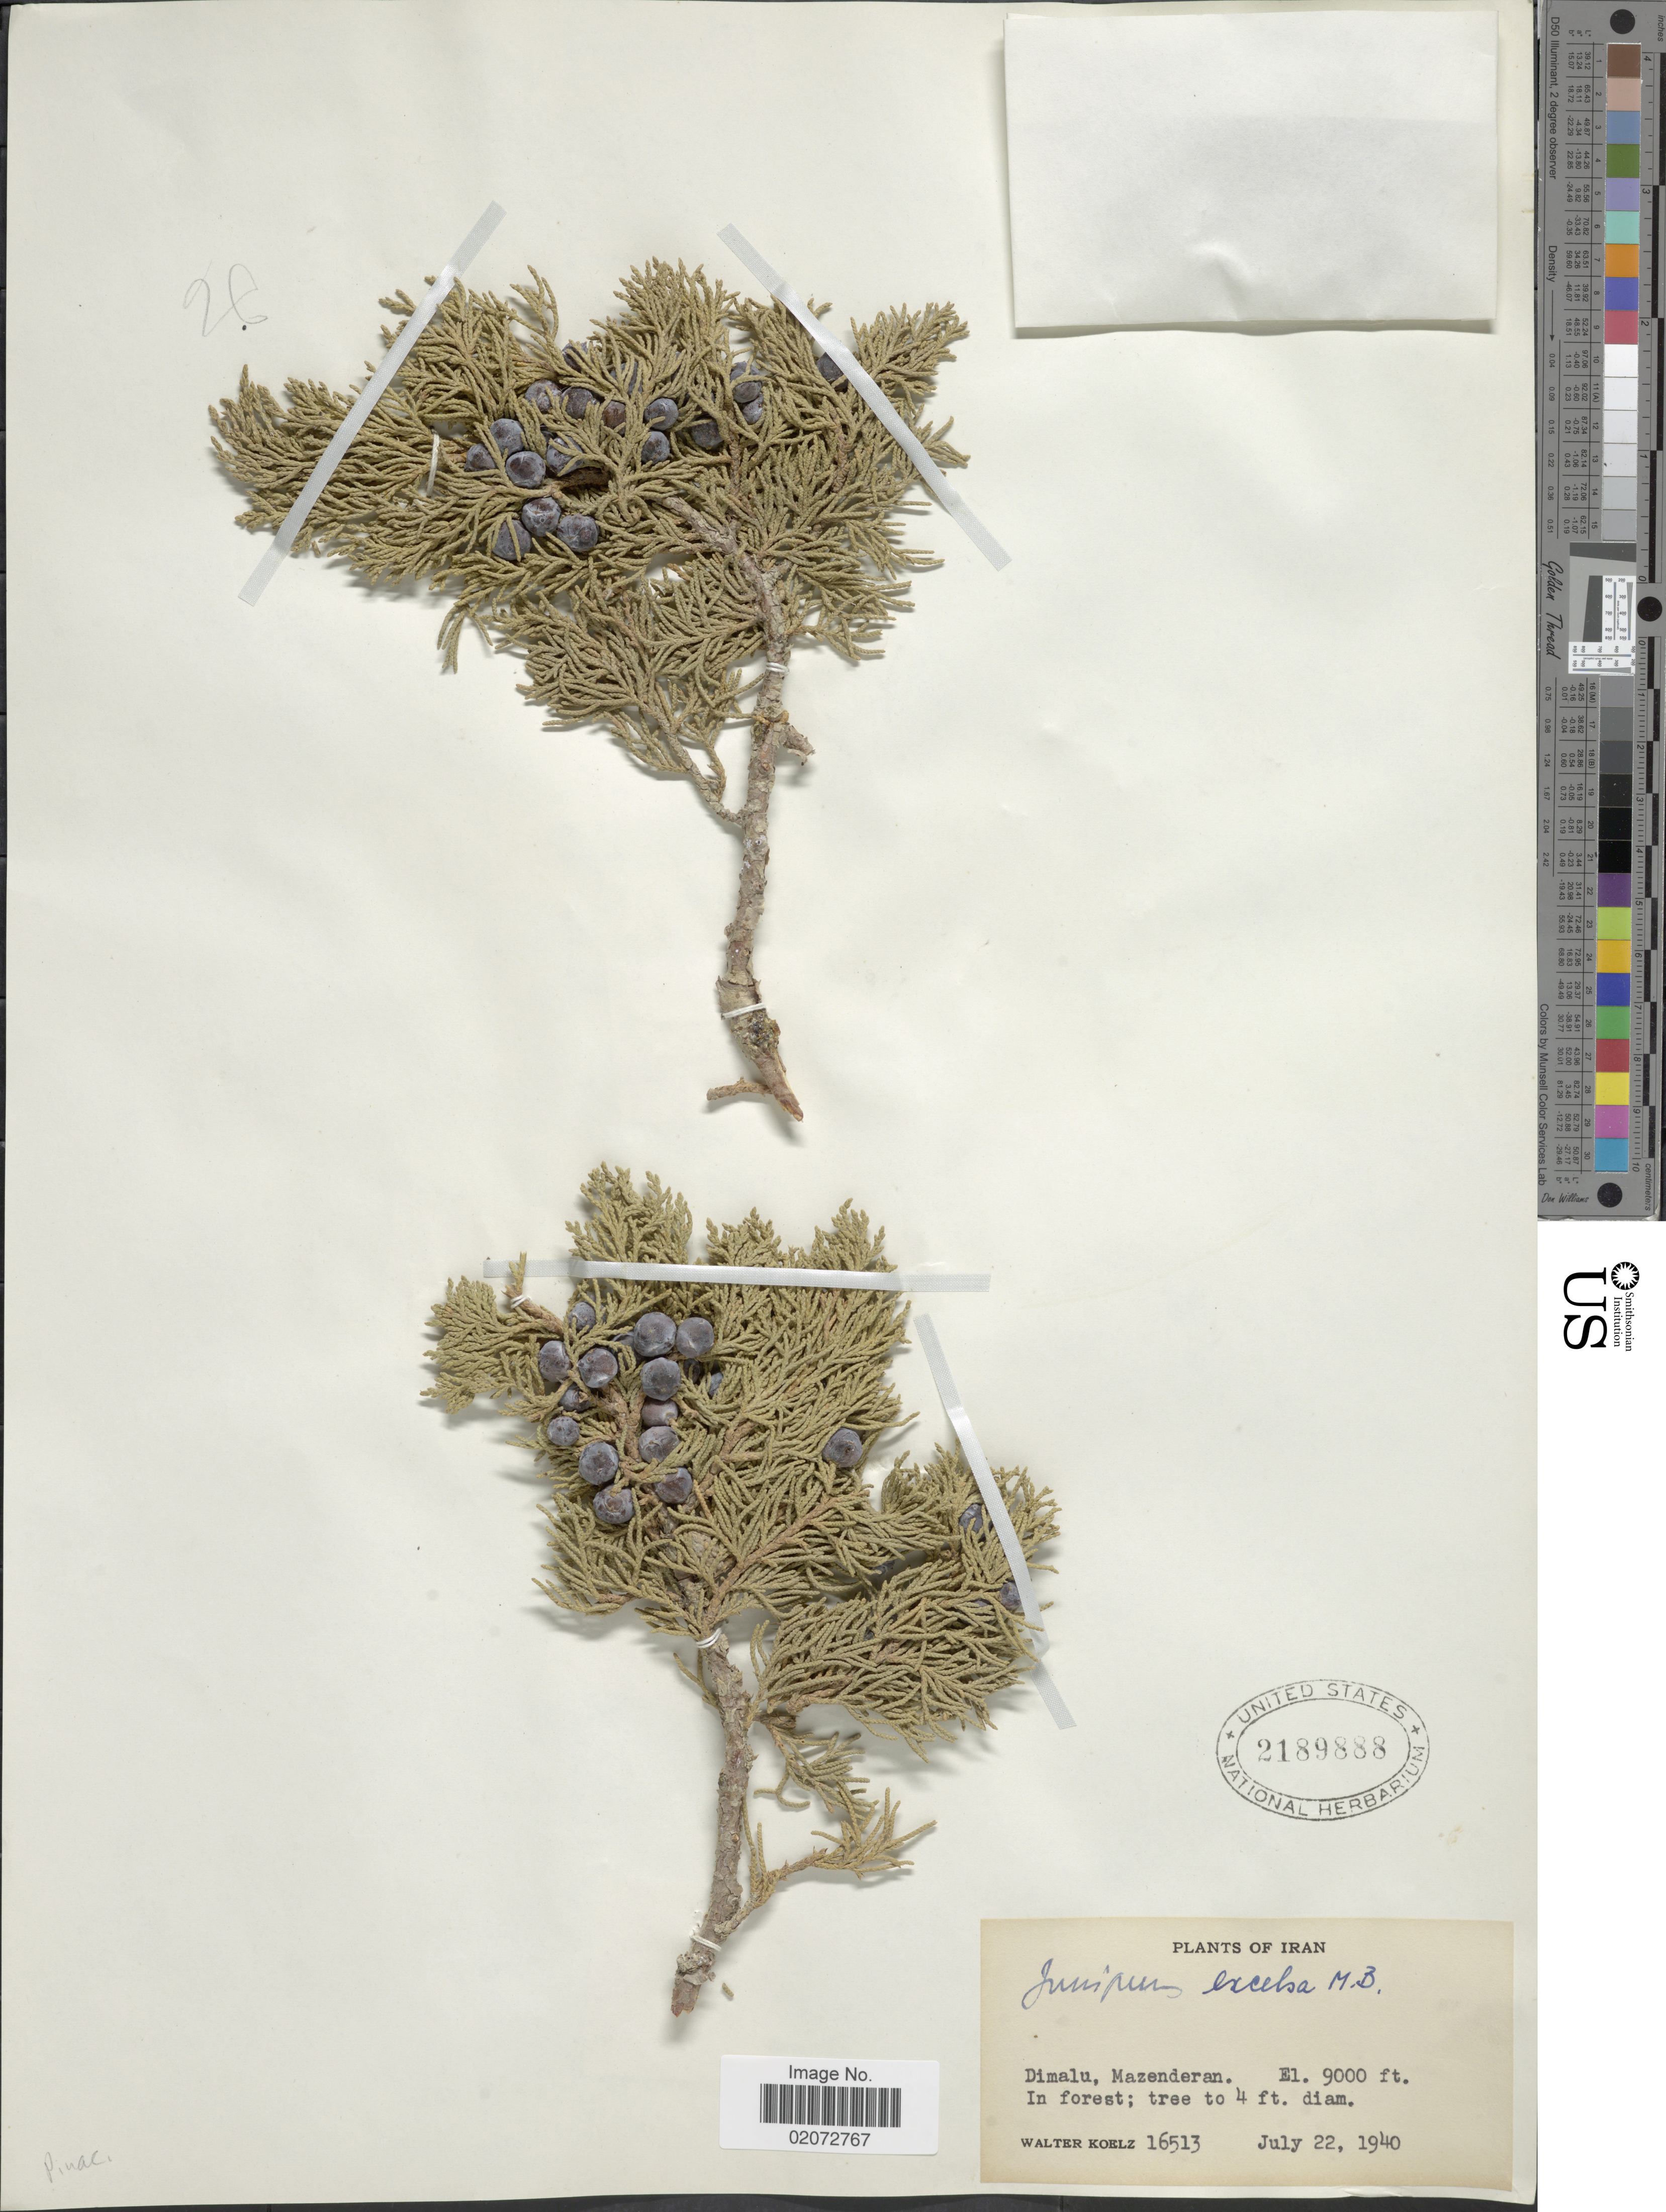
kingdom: Plantae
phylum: Tracheophyta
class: Pinopsida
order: Pinales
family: Cupressaceae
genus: Juniperus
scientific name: Juniperus excelsa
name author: M. Bieb.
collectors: W. N. Koelz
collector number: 16513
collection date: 1940-07-22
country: Iran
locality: Dimalu, Mazenderan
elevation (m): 2743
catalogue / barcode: US 2189888